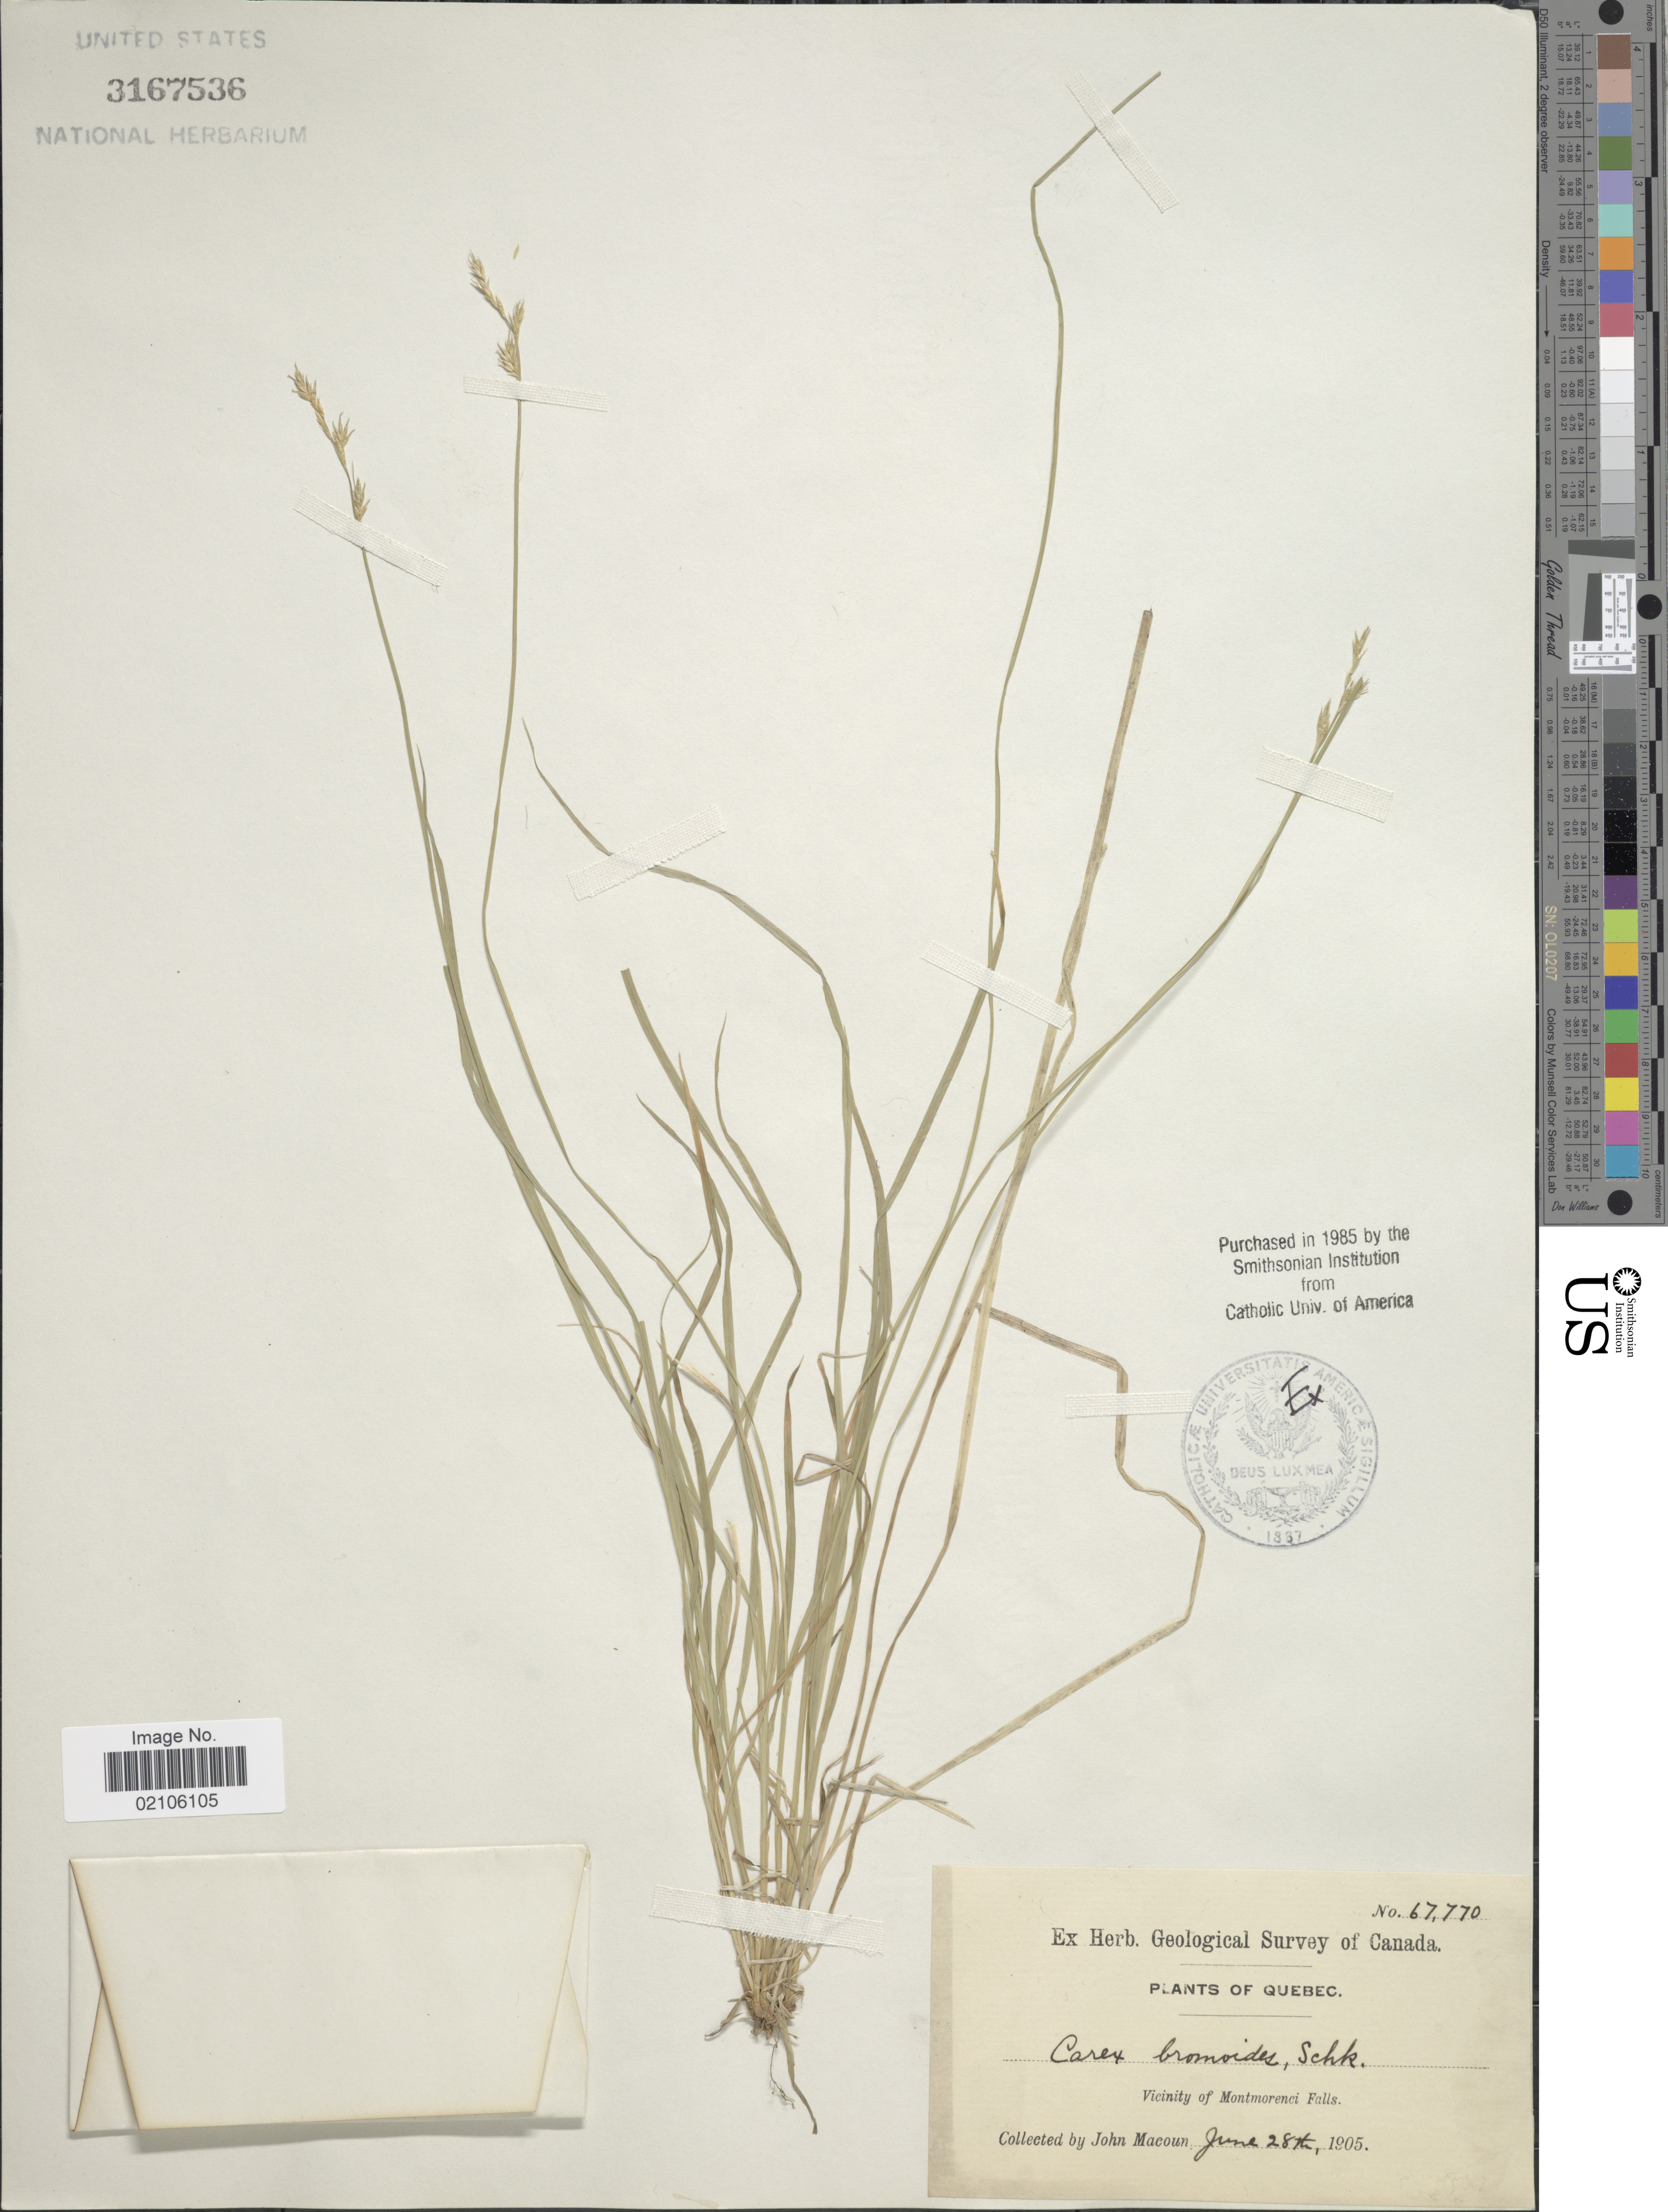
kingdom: Plantae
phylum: Tracheophyta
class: Liliopsida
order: Poales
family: Cyperaceae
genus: Carex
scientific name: Carex bromoides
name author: Willd.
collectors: J. Macoun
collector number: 67770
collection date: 1905-06-28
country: Canada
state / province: Quebec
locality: Vicinity of Montmorenci Falls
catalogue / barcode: US 3167536